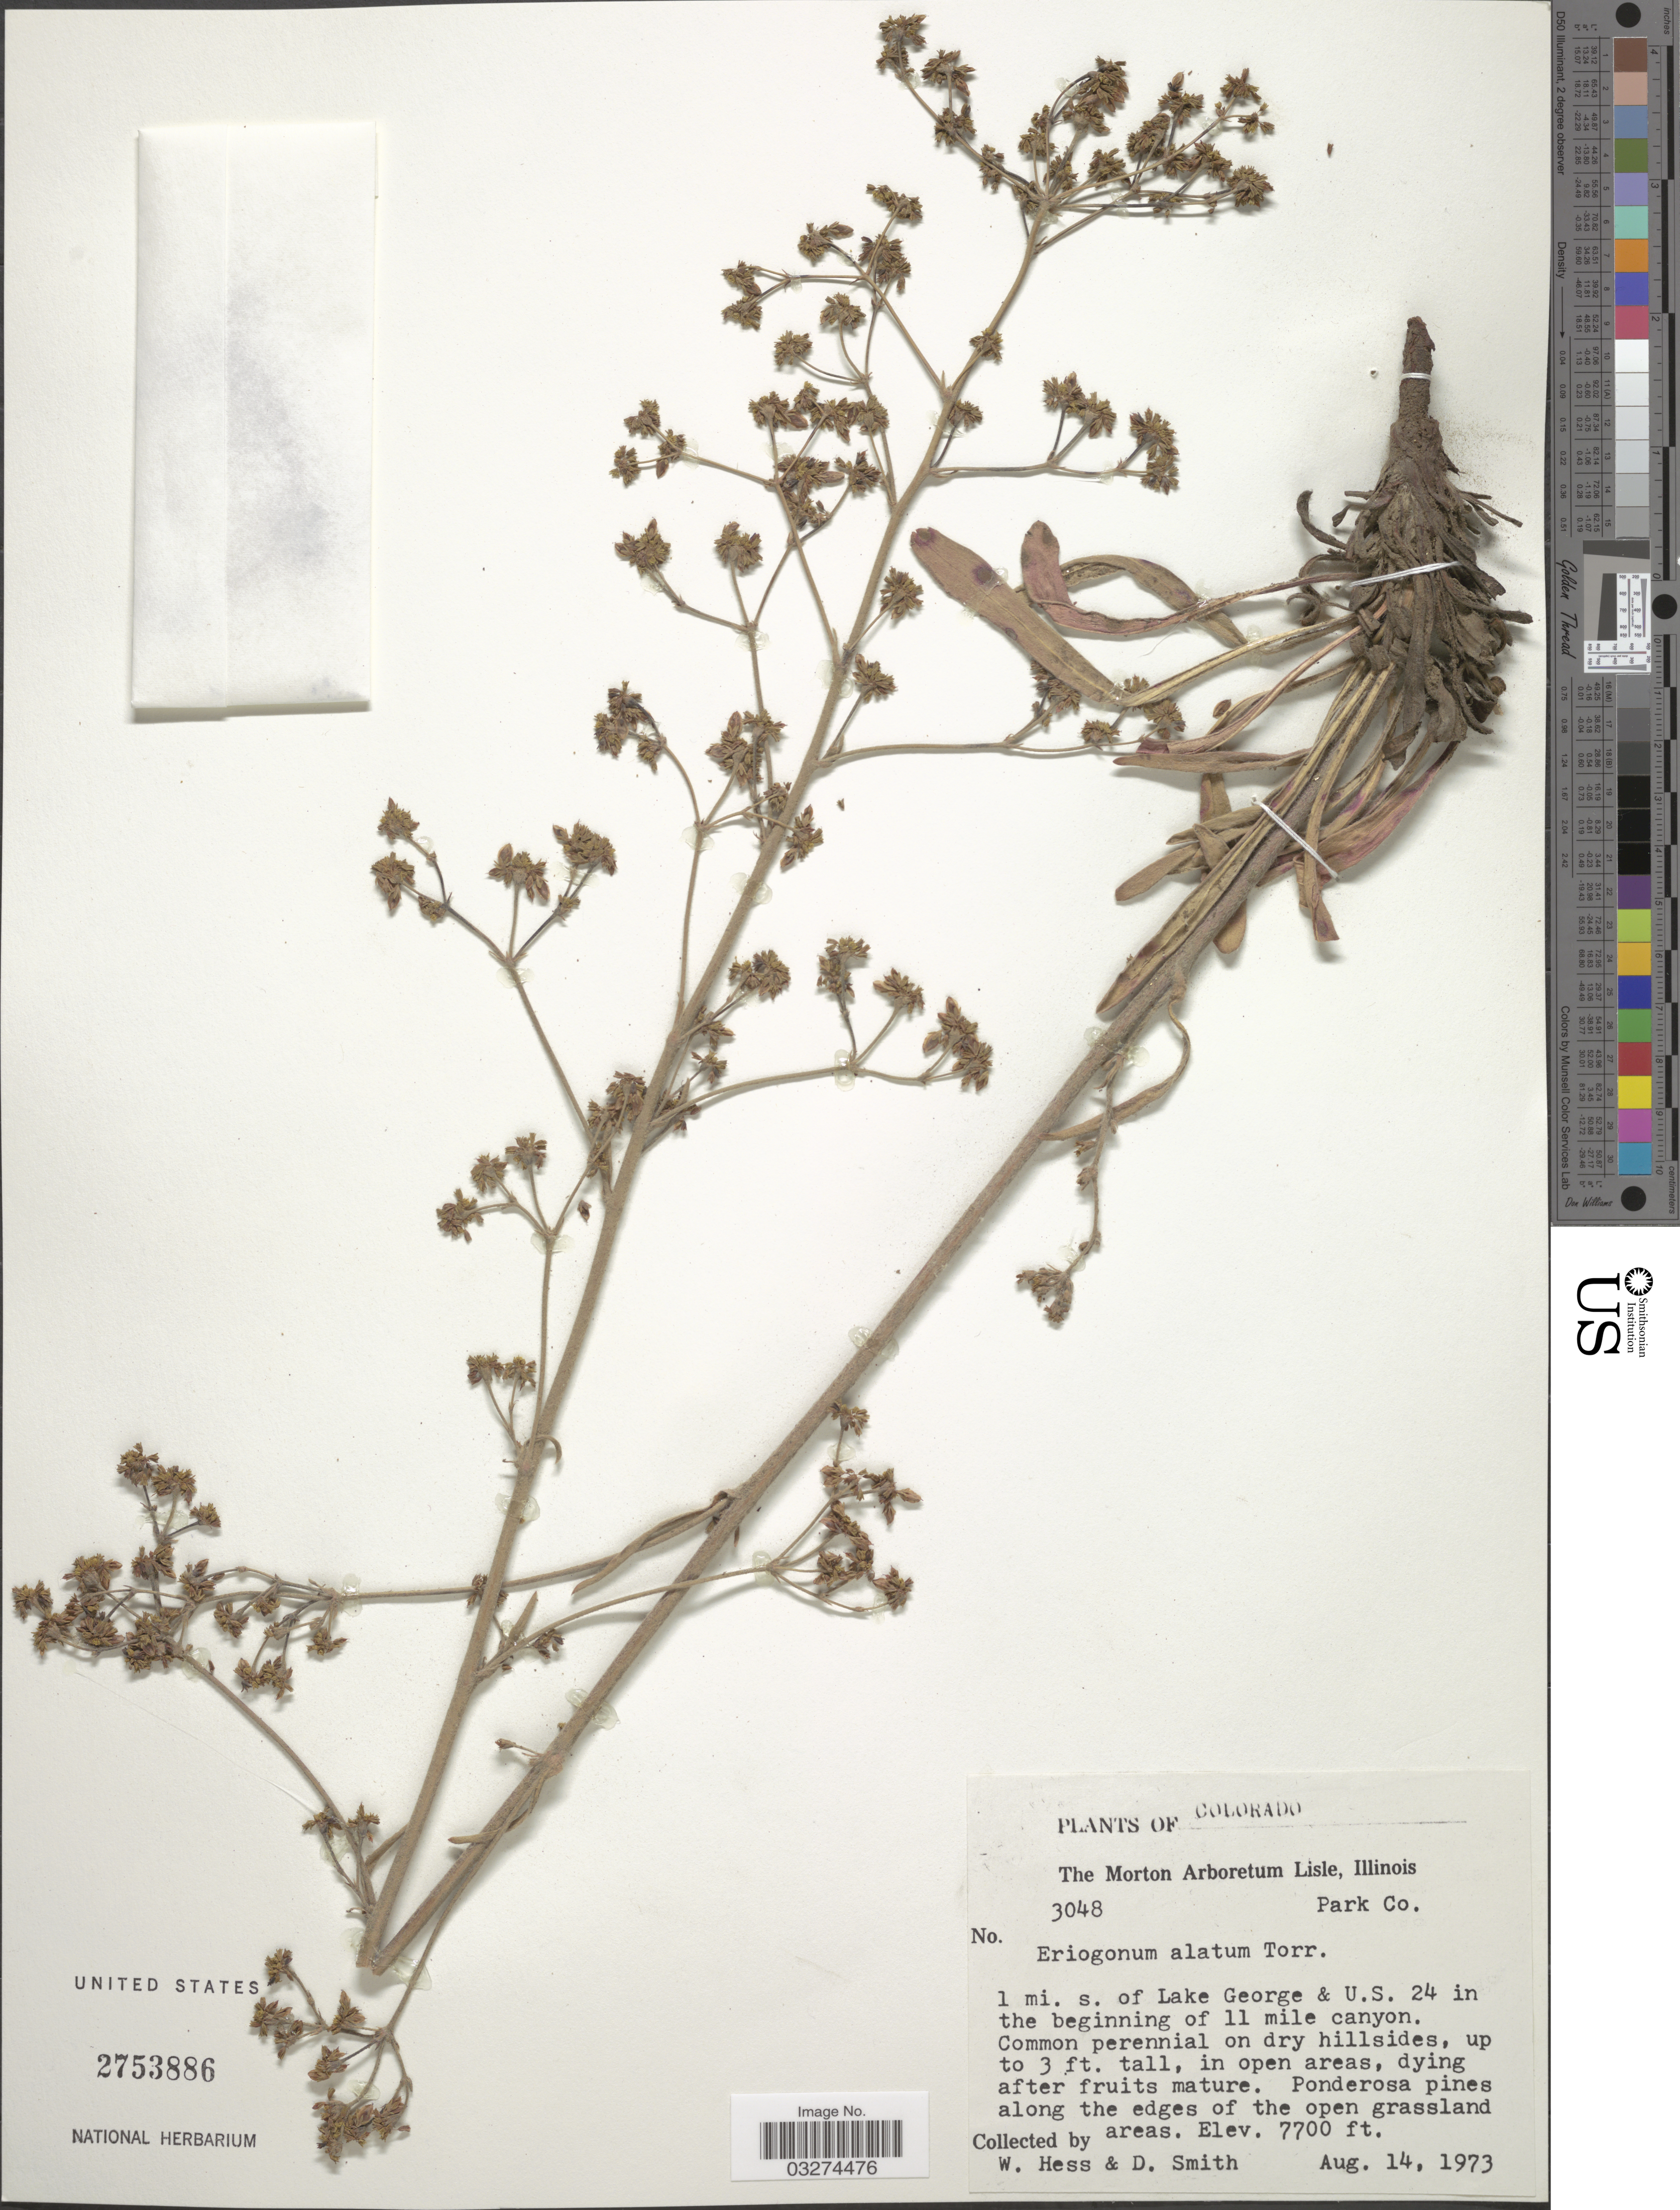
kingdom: Plantae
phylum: Tracheophyta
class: Magnoliopsida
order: Caryophyllales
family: Polygonaceae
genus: Eriogonum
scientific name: Eriogonum alatum var. alatum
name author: Torr.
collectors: W. Hess & D. Smith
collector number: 3048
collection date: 1973-08-14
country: United States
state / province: Colorado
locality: Park Co., 1 mi. s. of Lake George & U.S. 24 in the beginning of 11 mile canyon.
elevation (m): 2347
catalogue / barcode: US 2753886